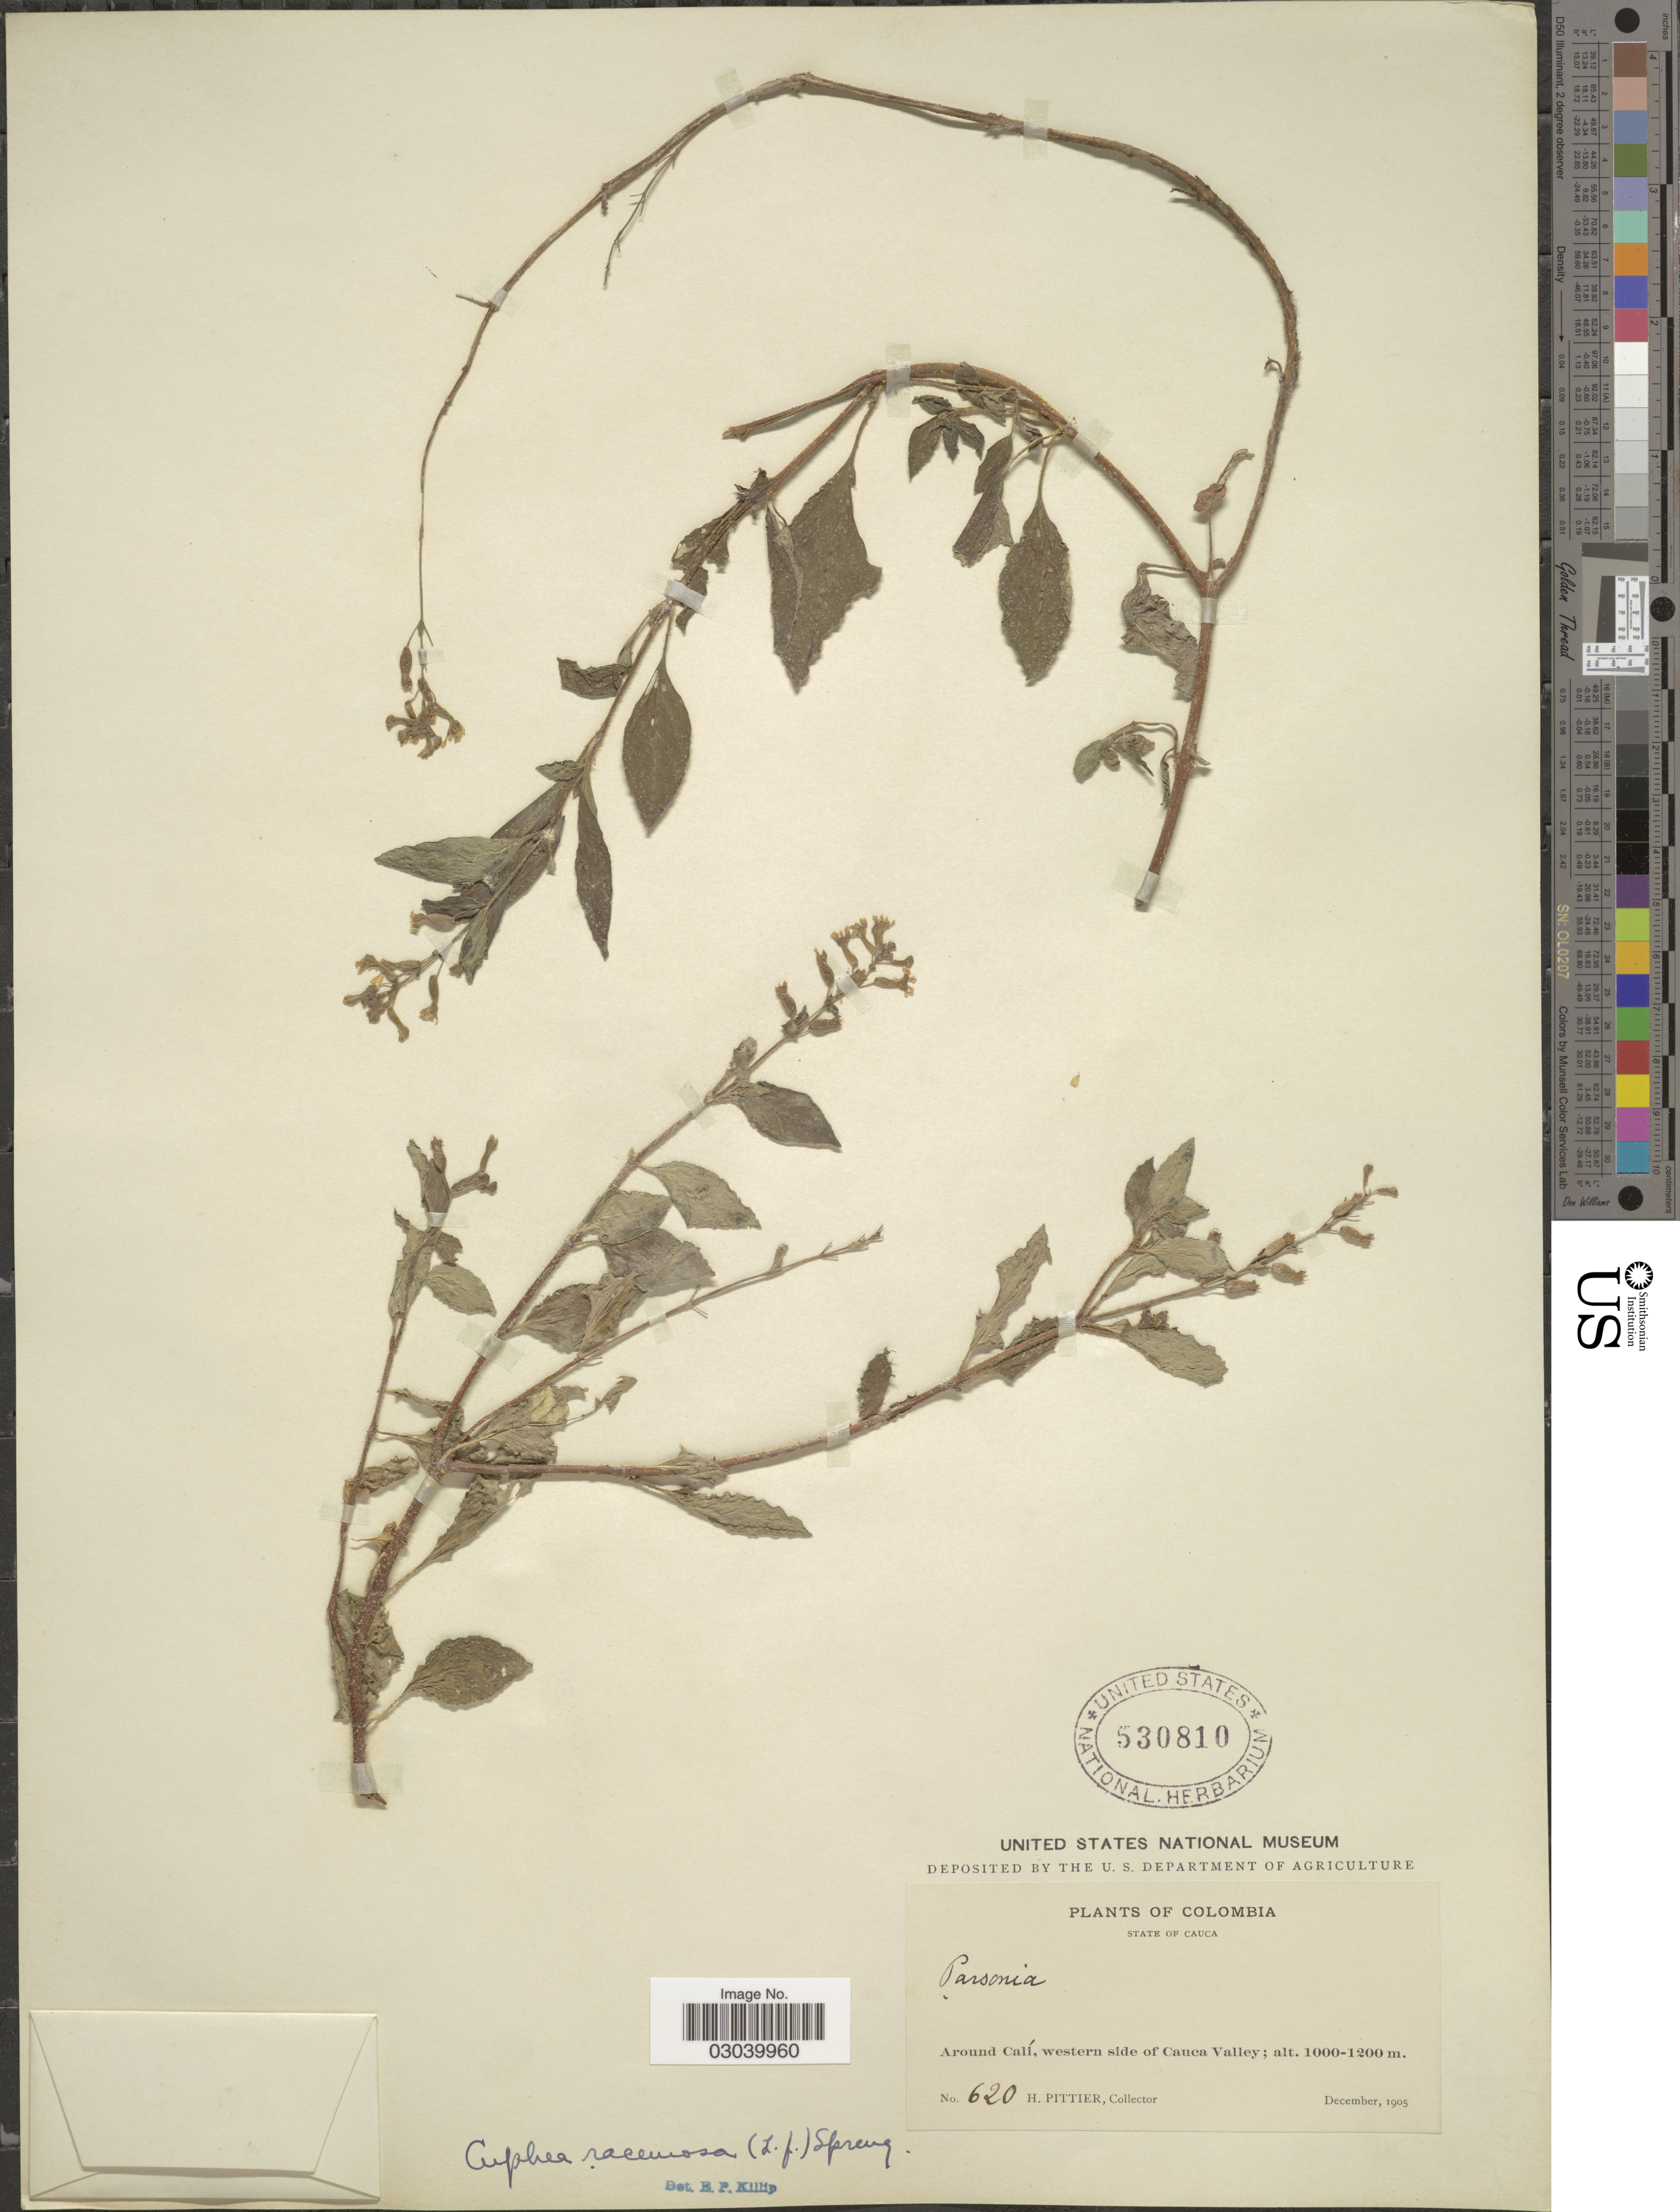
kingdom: Plantae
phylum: Tracheophyta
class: Magnoliopsida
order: Myrtales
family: Lythraceae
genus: Cuphea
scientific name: Cuphea racemosa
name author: (L. f.) Spreng.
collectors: H. F. Pittier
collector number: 620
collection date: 1905-12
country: Colombia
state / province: Cauca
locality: Around Calí, western side of Cauca Valley.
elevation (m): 1000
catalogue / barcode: US 530810